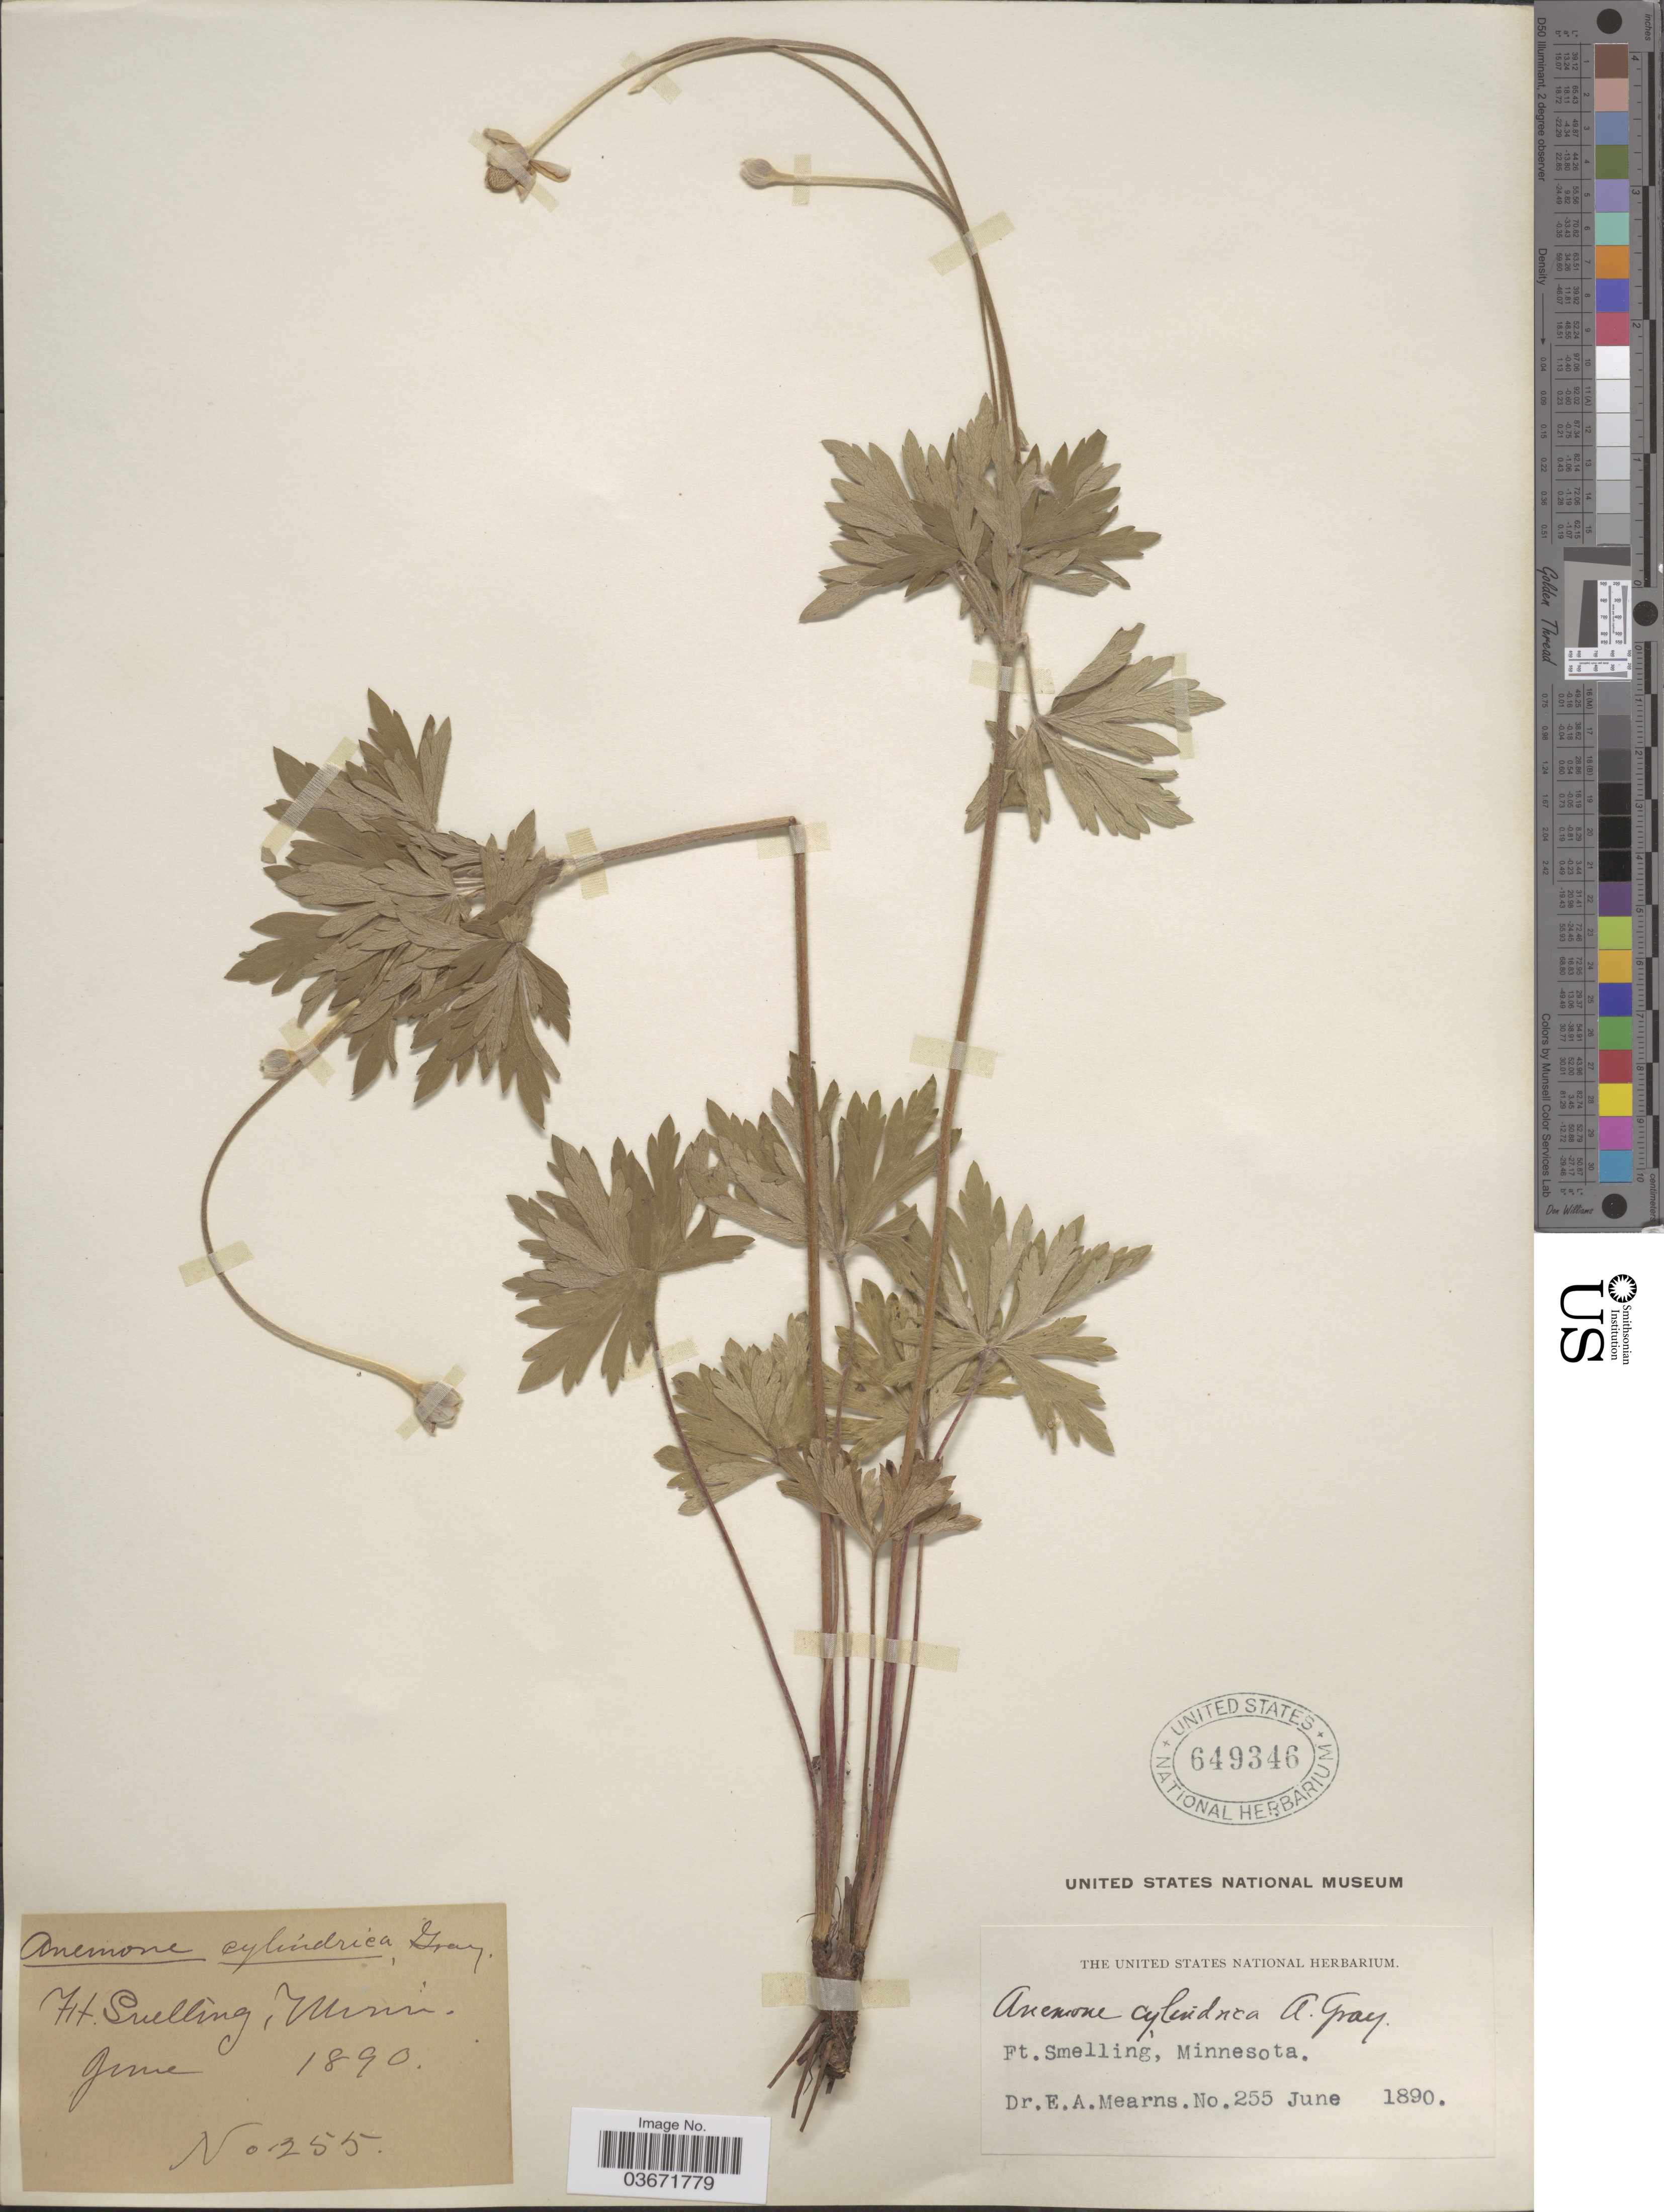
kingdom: Plantae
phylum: Tracheophyta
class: Magnoliopsida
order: Ranunculales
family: Ranunculaceae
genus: Anemone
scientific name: Anemone cylindrica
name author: A. Gray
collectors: E. A. Mearns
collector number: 255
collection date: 1890-06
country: United States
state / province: Minnesota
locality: Ft. Snelling. Ft. Smelling.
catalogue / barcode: US 649346